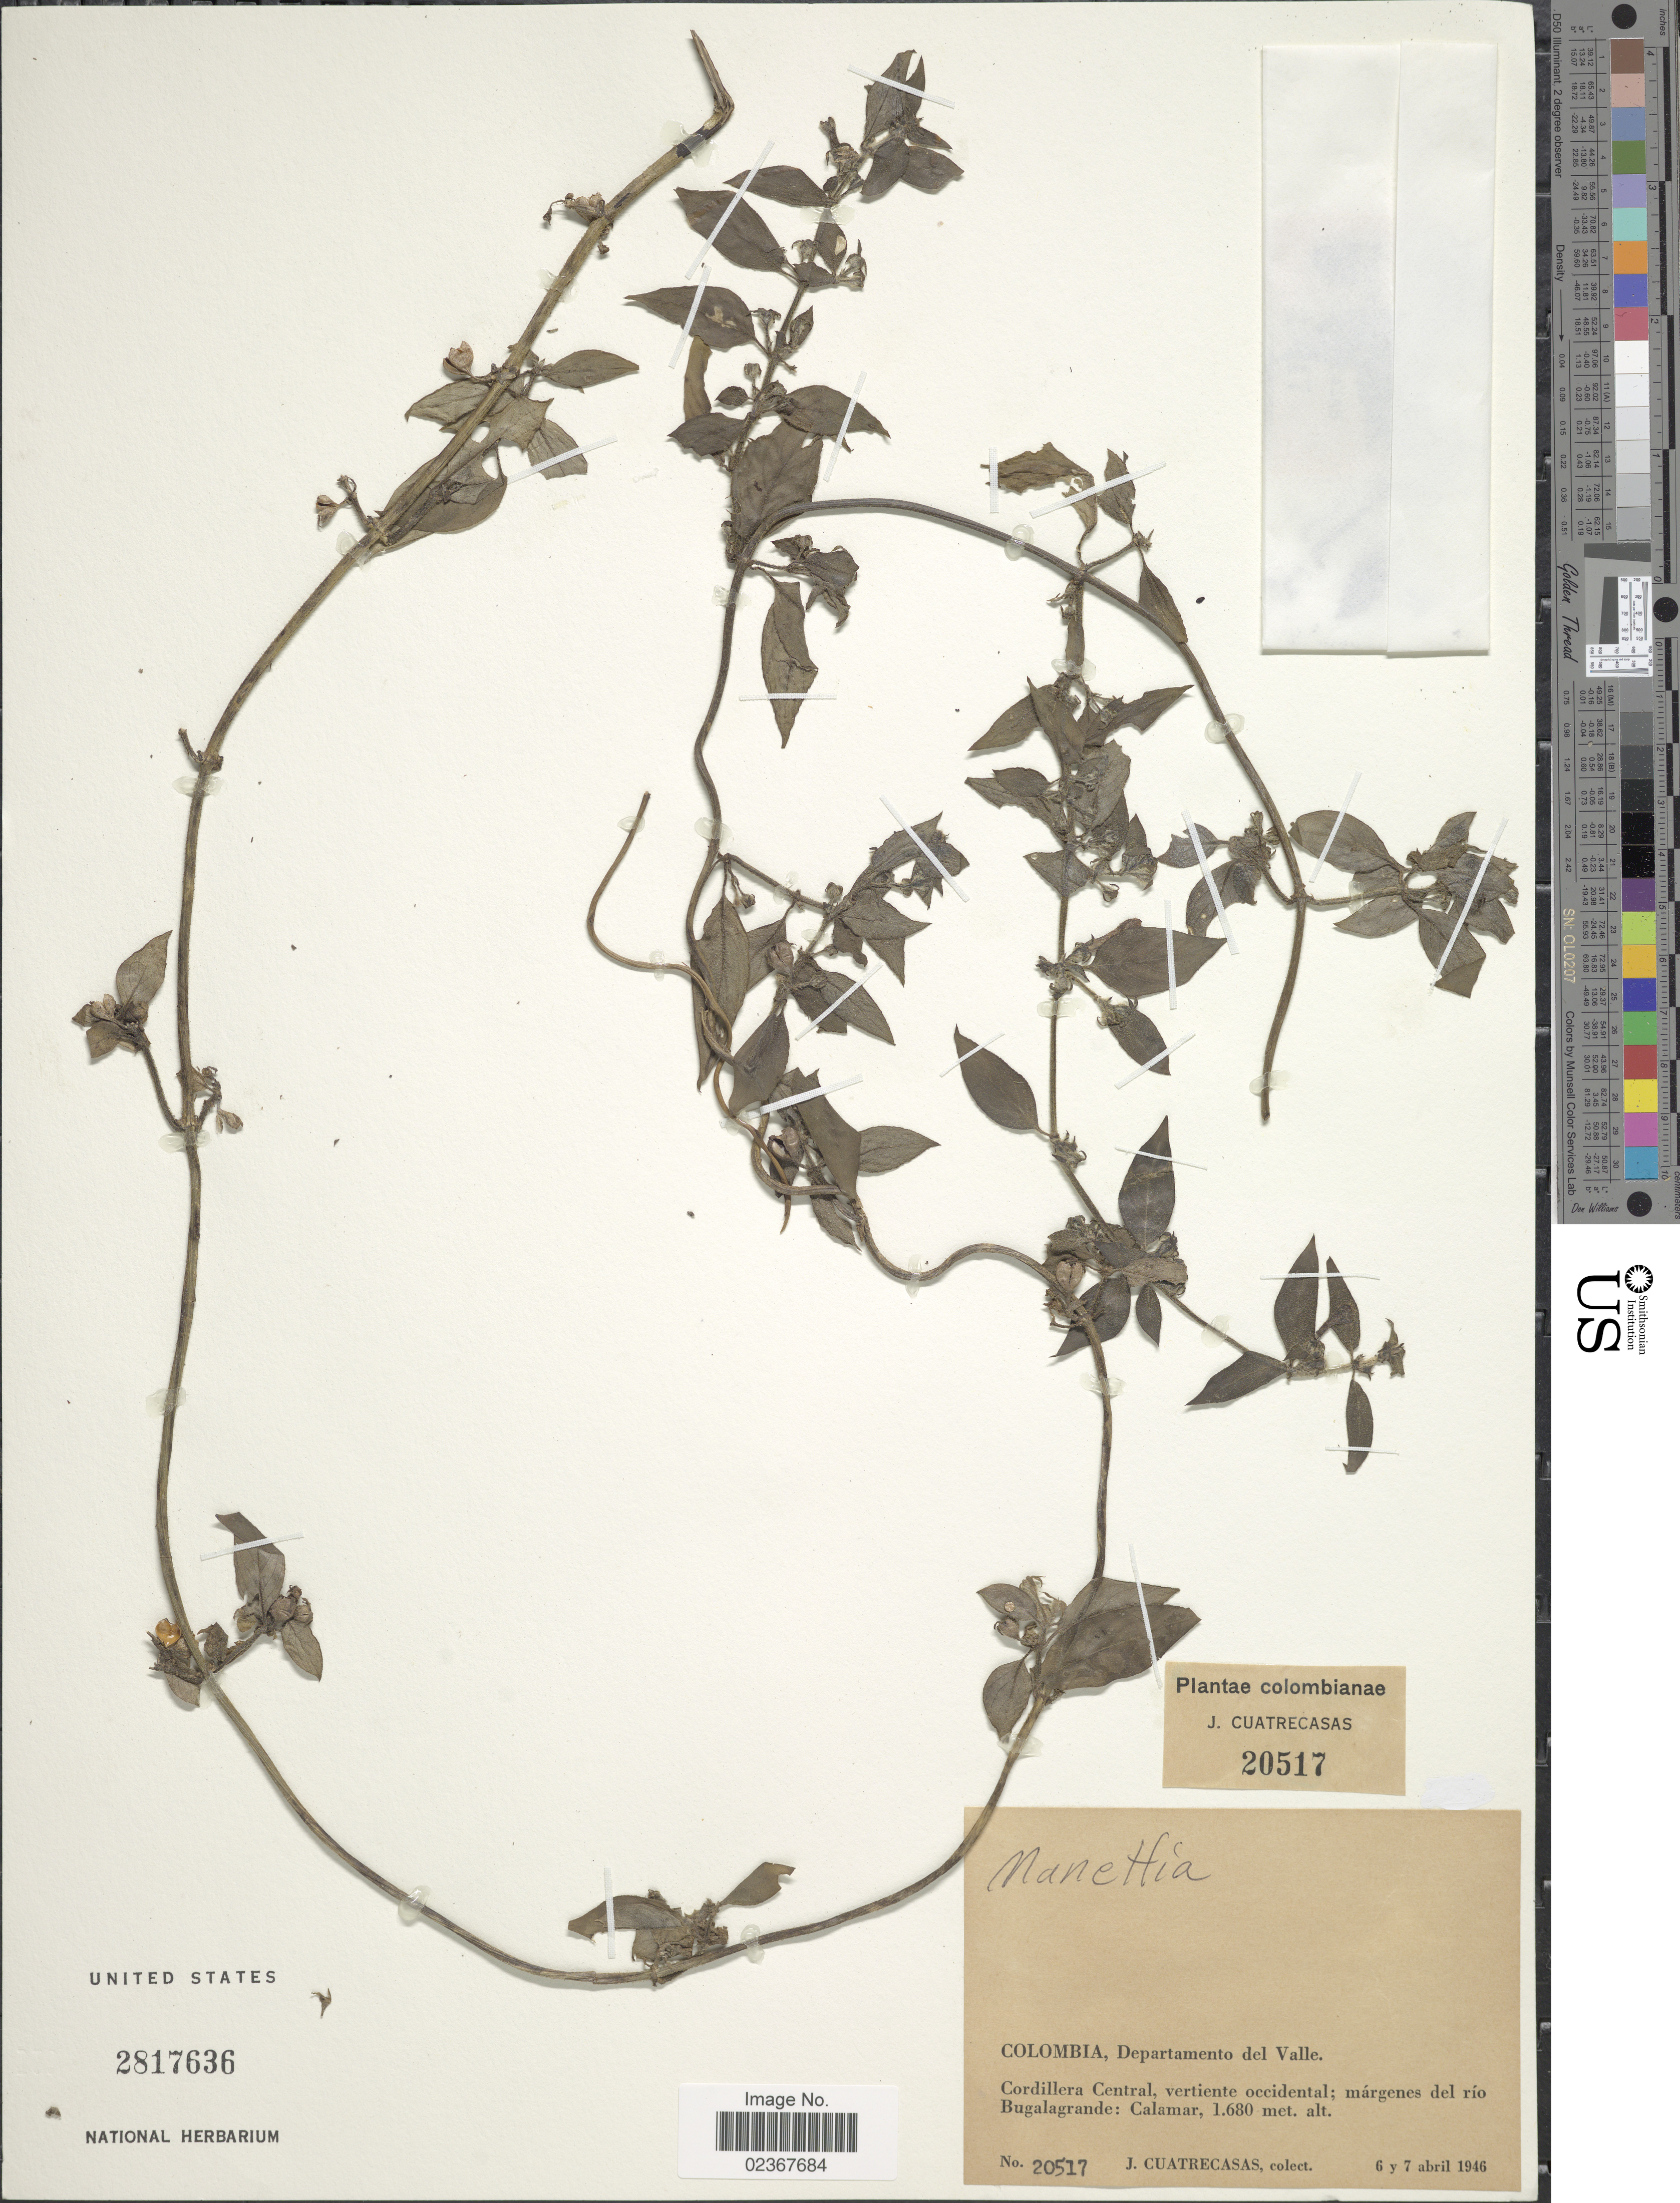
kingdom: Plantae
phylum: Tracheophyta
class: Magnoliopsida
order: Gentianales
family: Rubiaceae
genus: Manettia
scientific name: Manettia sp.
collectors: J. Cuatrecasas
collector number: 20517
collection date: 1946-04-06/1946-04-07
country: Colombia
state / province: Valle del Cauca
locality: Departamento de Valle, Cordillera Central, vertiente occidental; márgens del río Bugalagrande: Calamar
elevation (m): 1680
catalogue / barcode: US 2817636